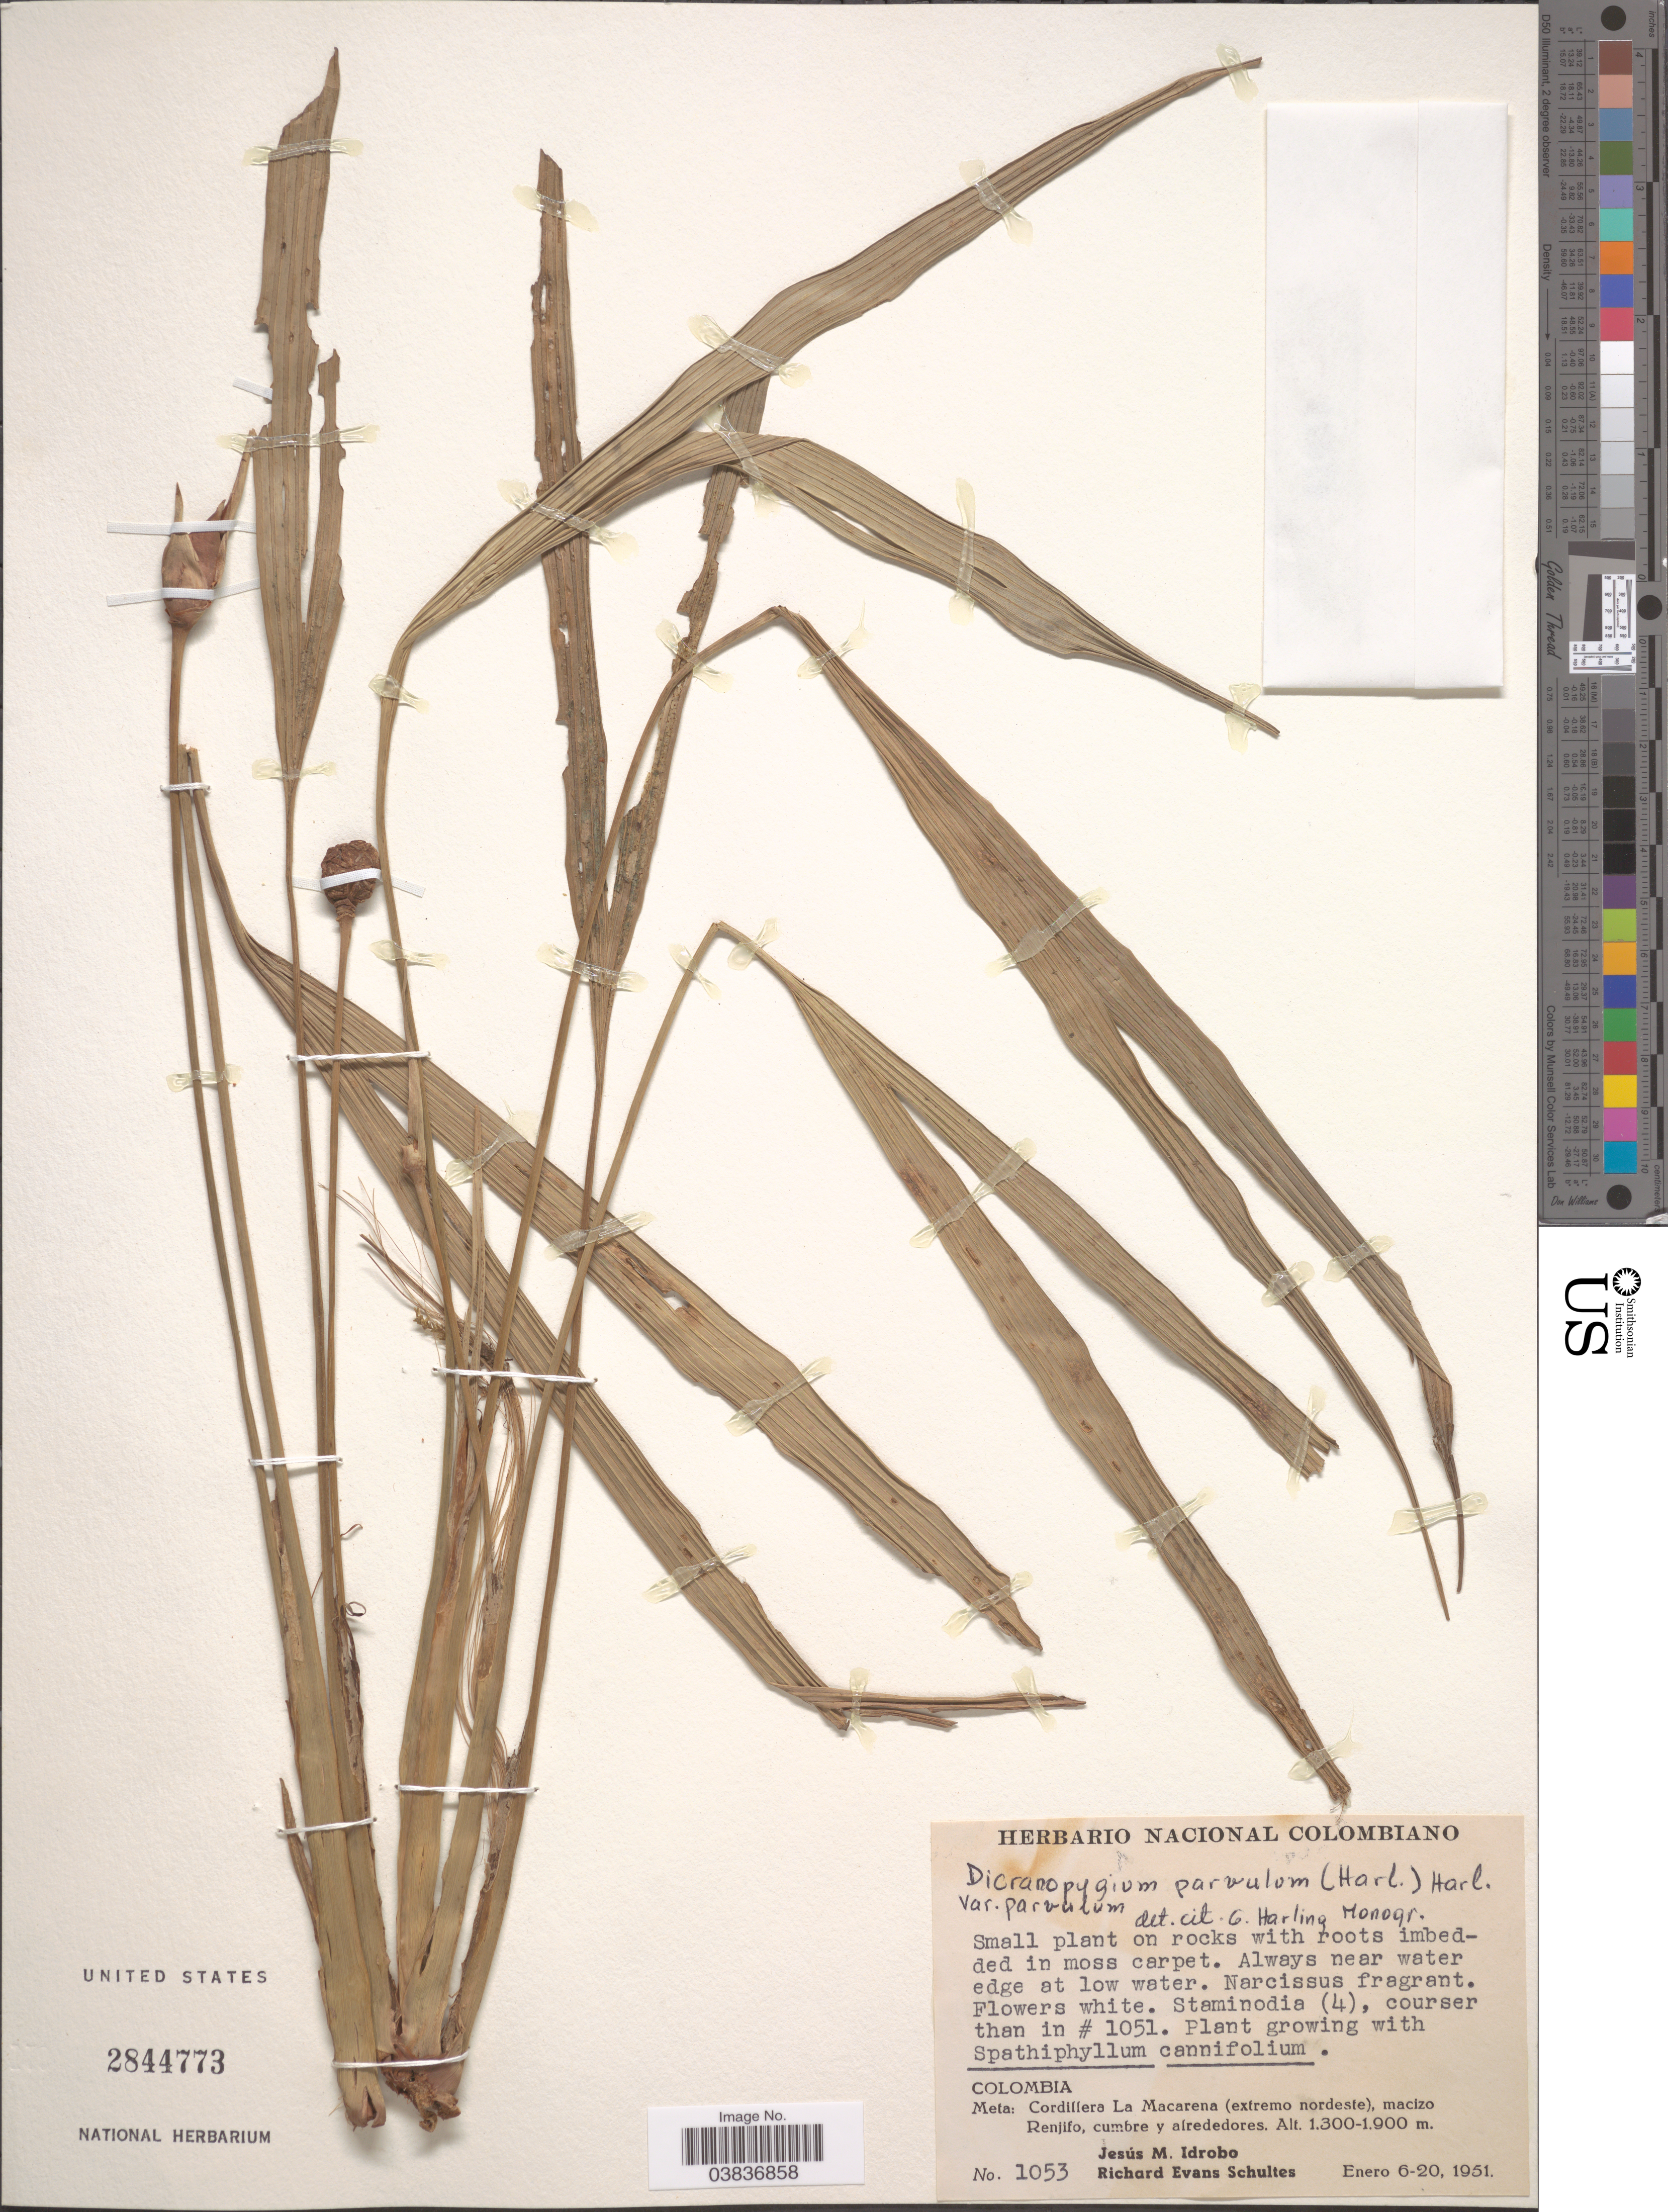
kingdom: Plantae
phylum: Tracheophyta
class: Liliopsida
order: Pandanales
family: Cyclanthaceae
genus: Dicranopygium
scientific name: Dicranopygium parvulum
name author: (Harling) Harling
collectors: J. M. Idrobo & R. E. Schultes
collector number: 1053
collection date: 1951-01-06/1951-01-20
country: Colombia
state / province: Meta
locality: Cordillera La Macarena (extremo nordeste), macizo Renjifo, cumbre y alrededores.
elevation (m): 1300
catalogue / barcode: US 2844773